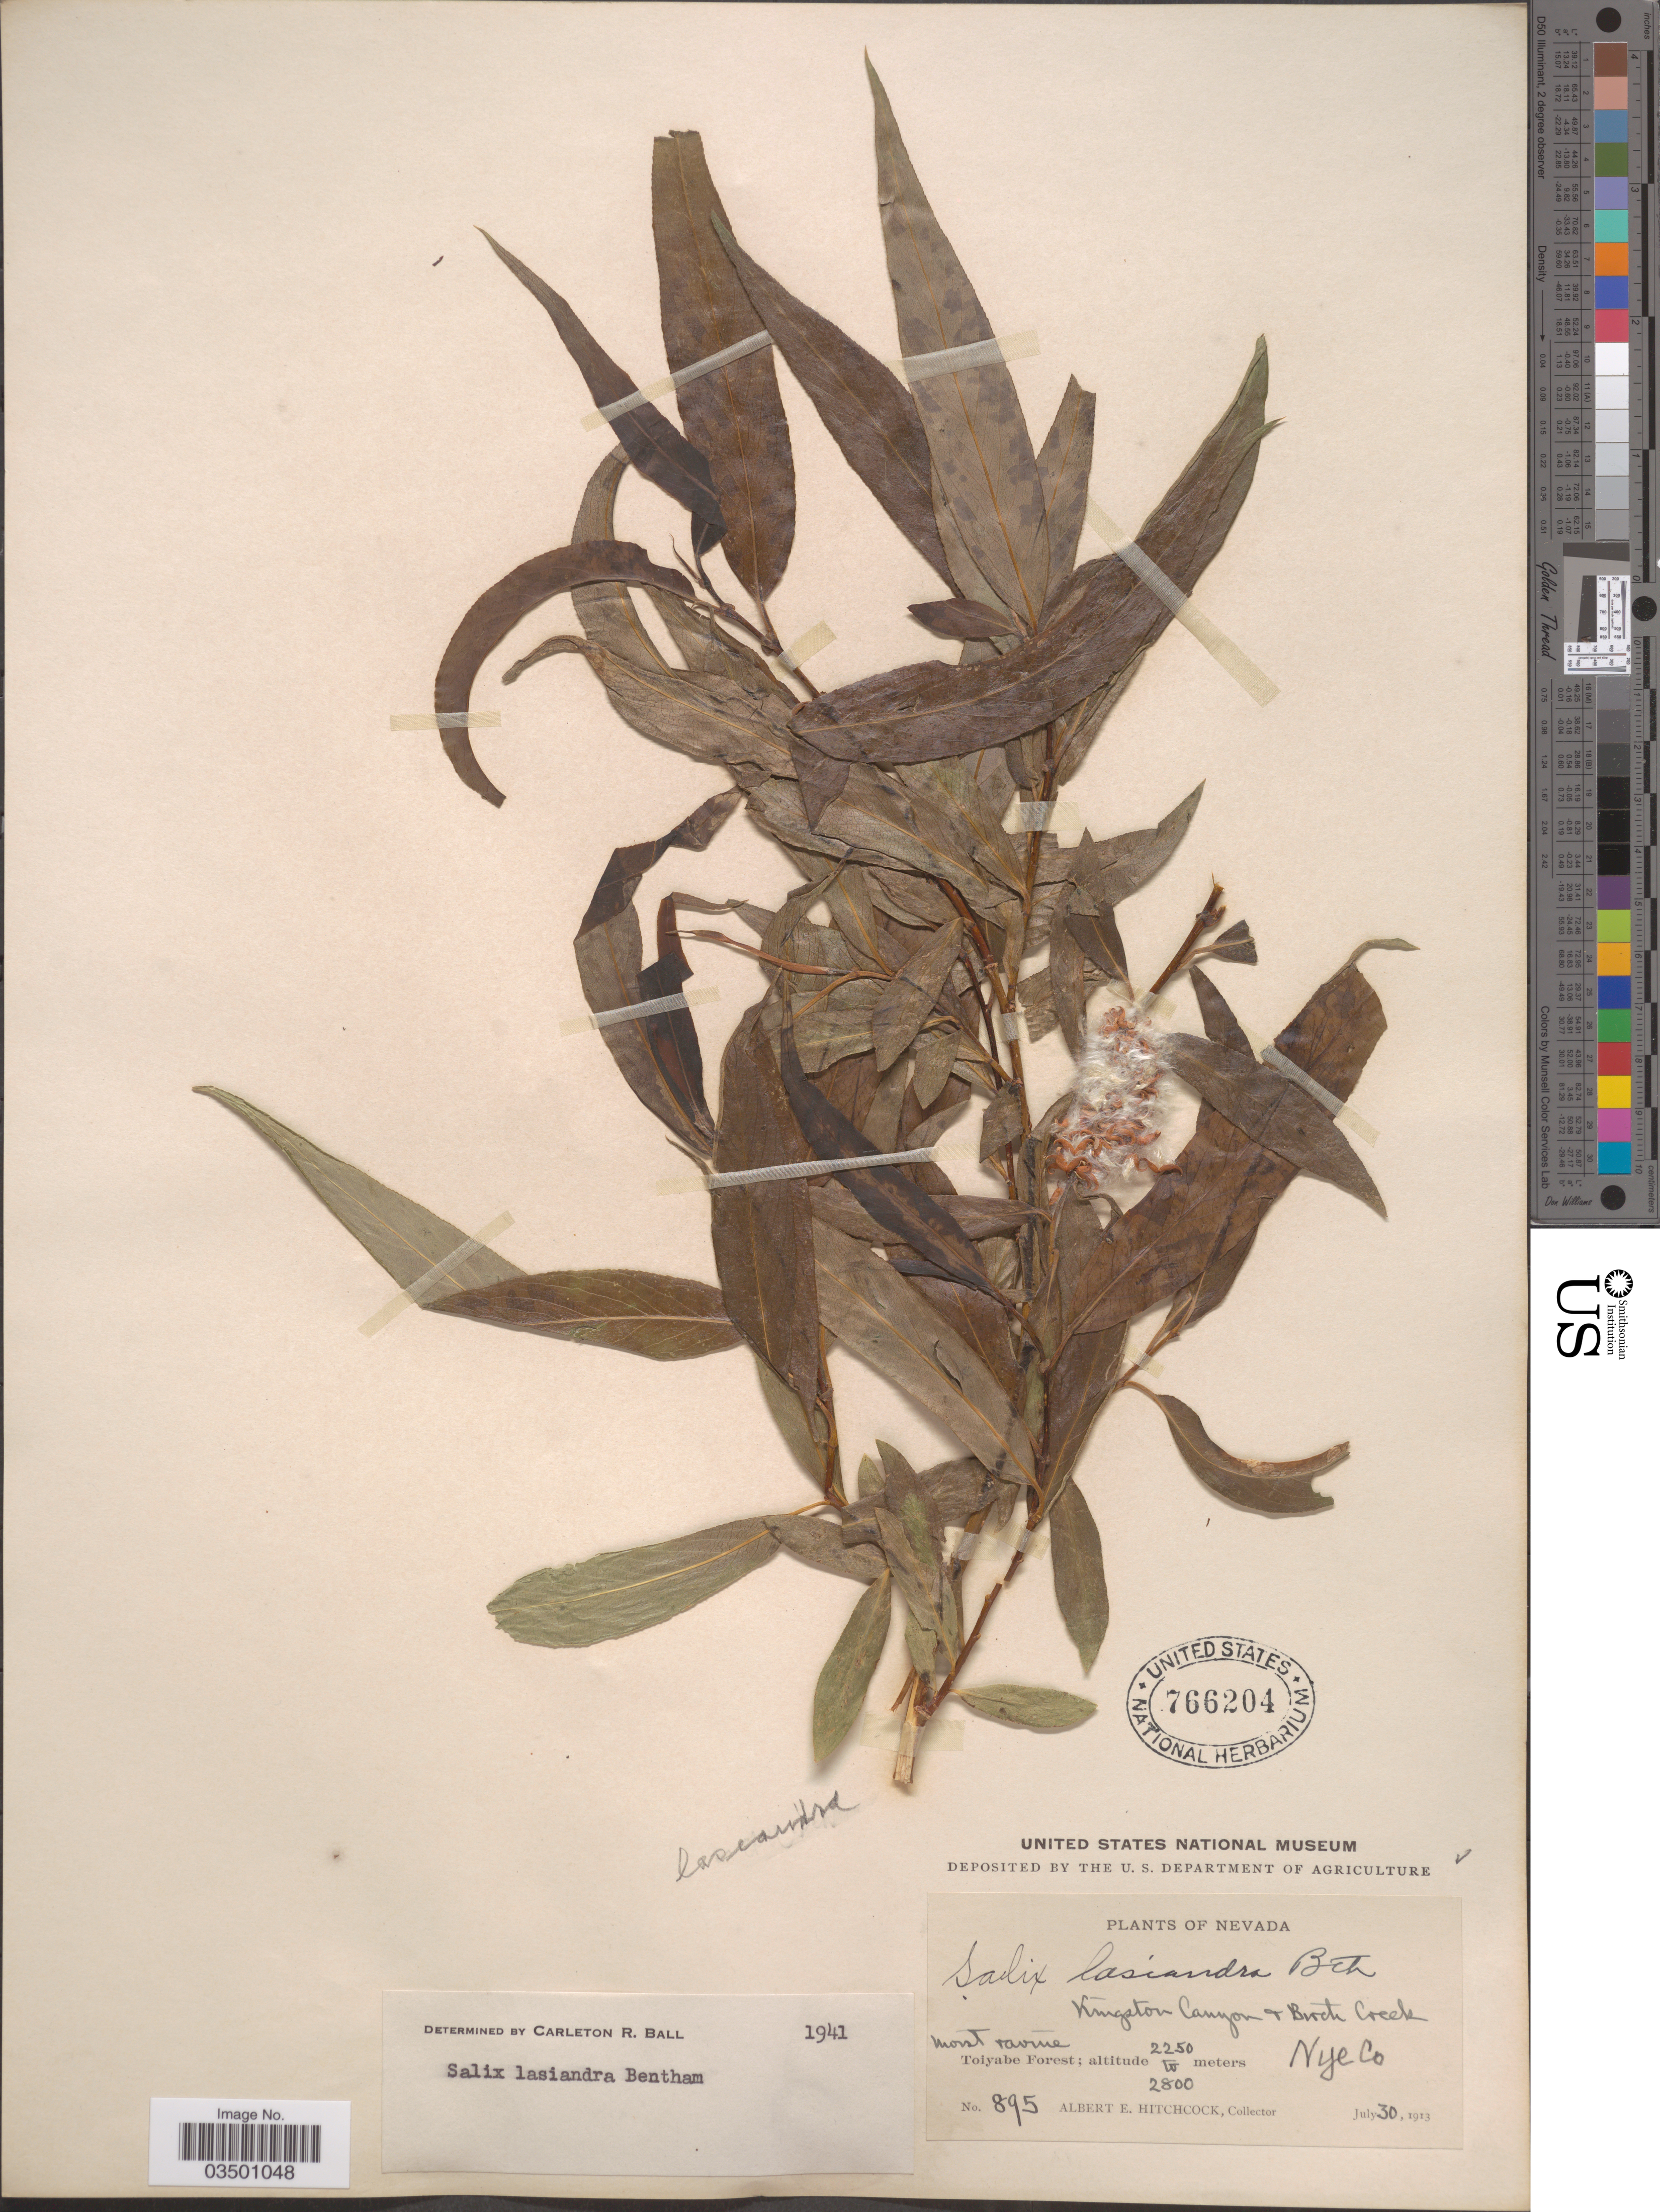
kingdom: Plantae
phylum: Tracheophyta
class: Magnoliopsida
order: Malpighiales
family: Salicaceae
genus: Salix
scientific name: Salix lasiandra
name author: Benth.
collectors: A. Hitchcock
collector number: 895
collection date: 1913-07-30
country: United States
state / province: Nevada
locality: Kingston Canyon & Birch Creek. Toiyabe Forest. Nye Co.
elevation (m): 2250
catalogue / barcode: US 766204